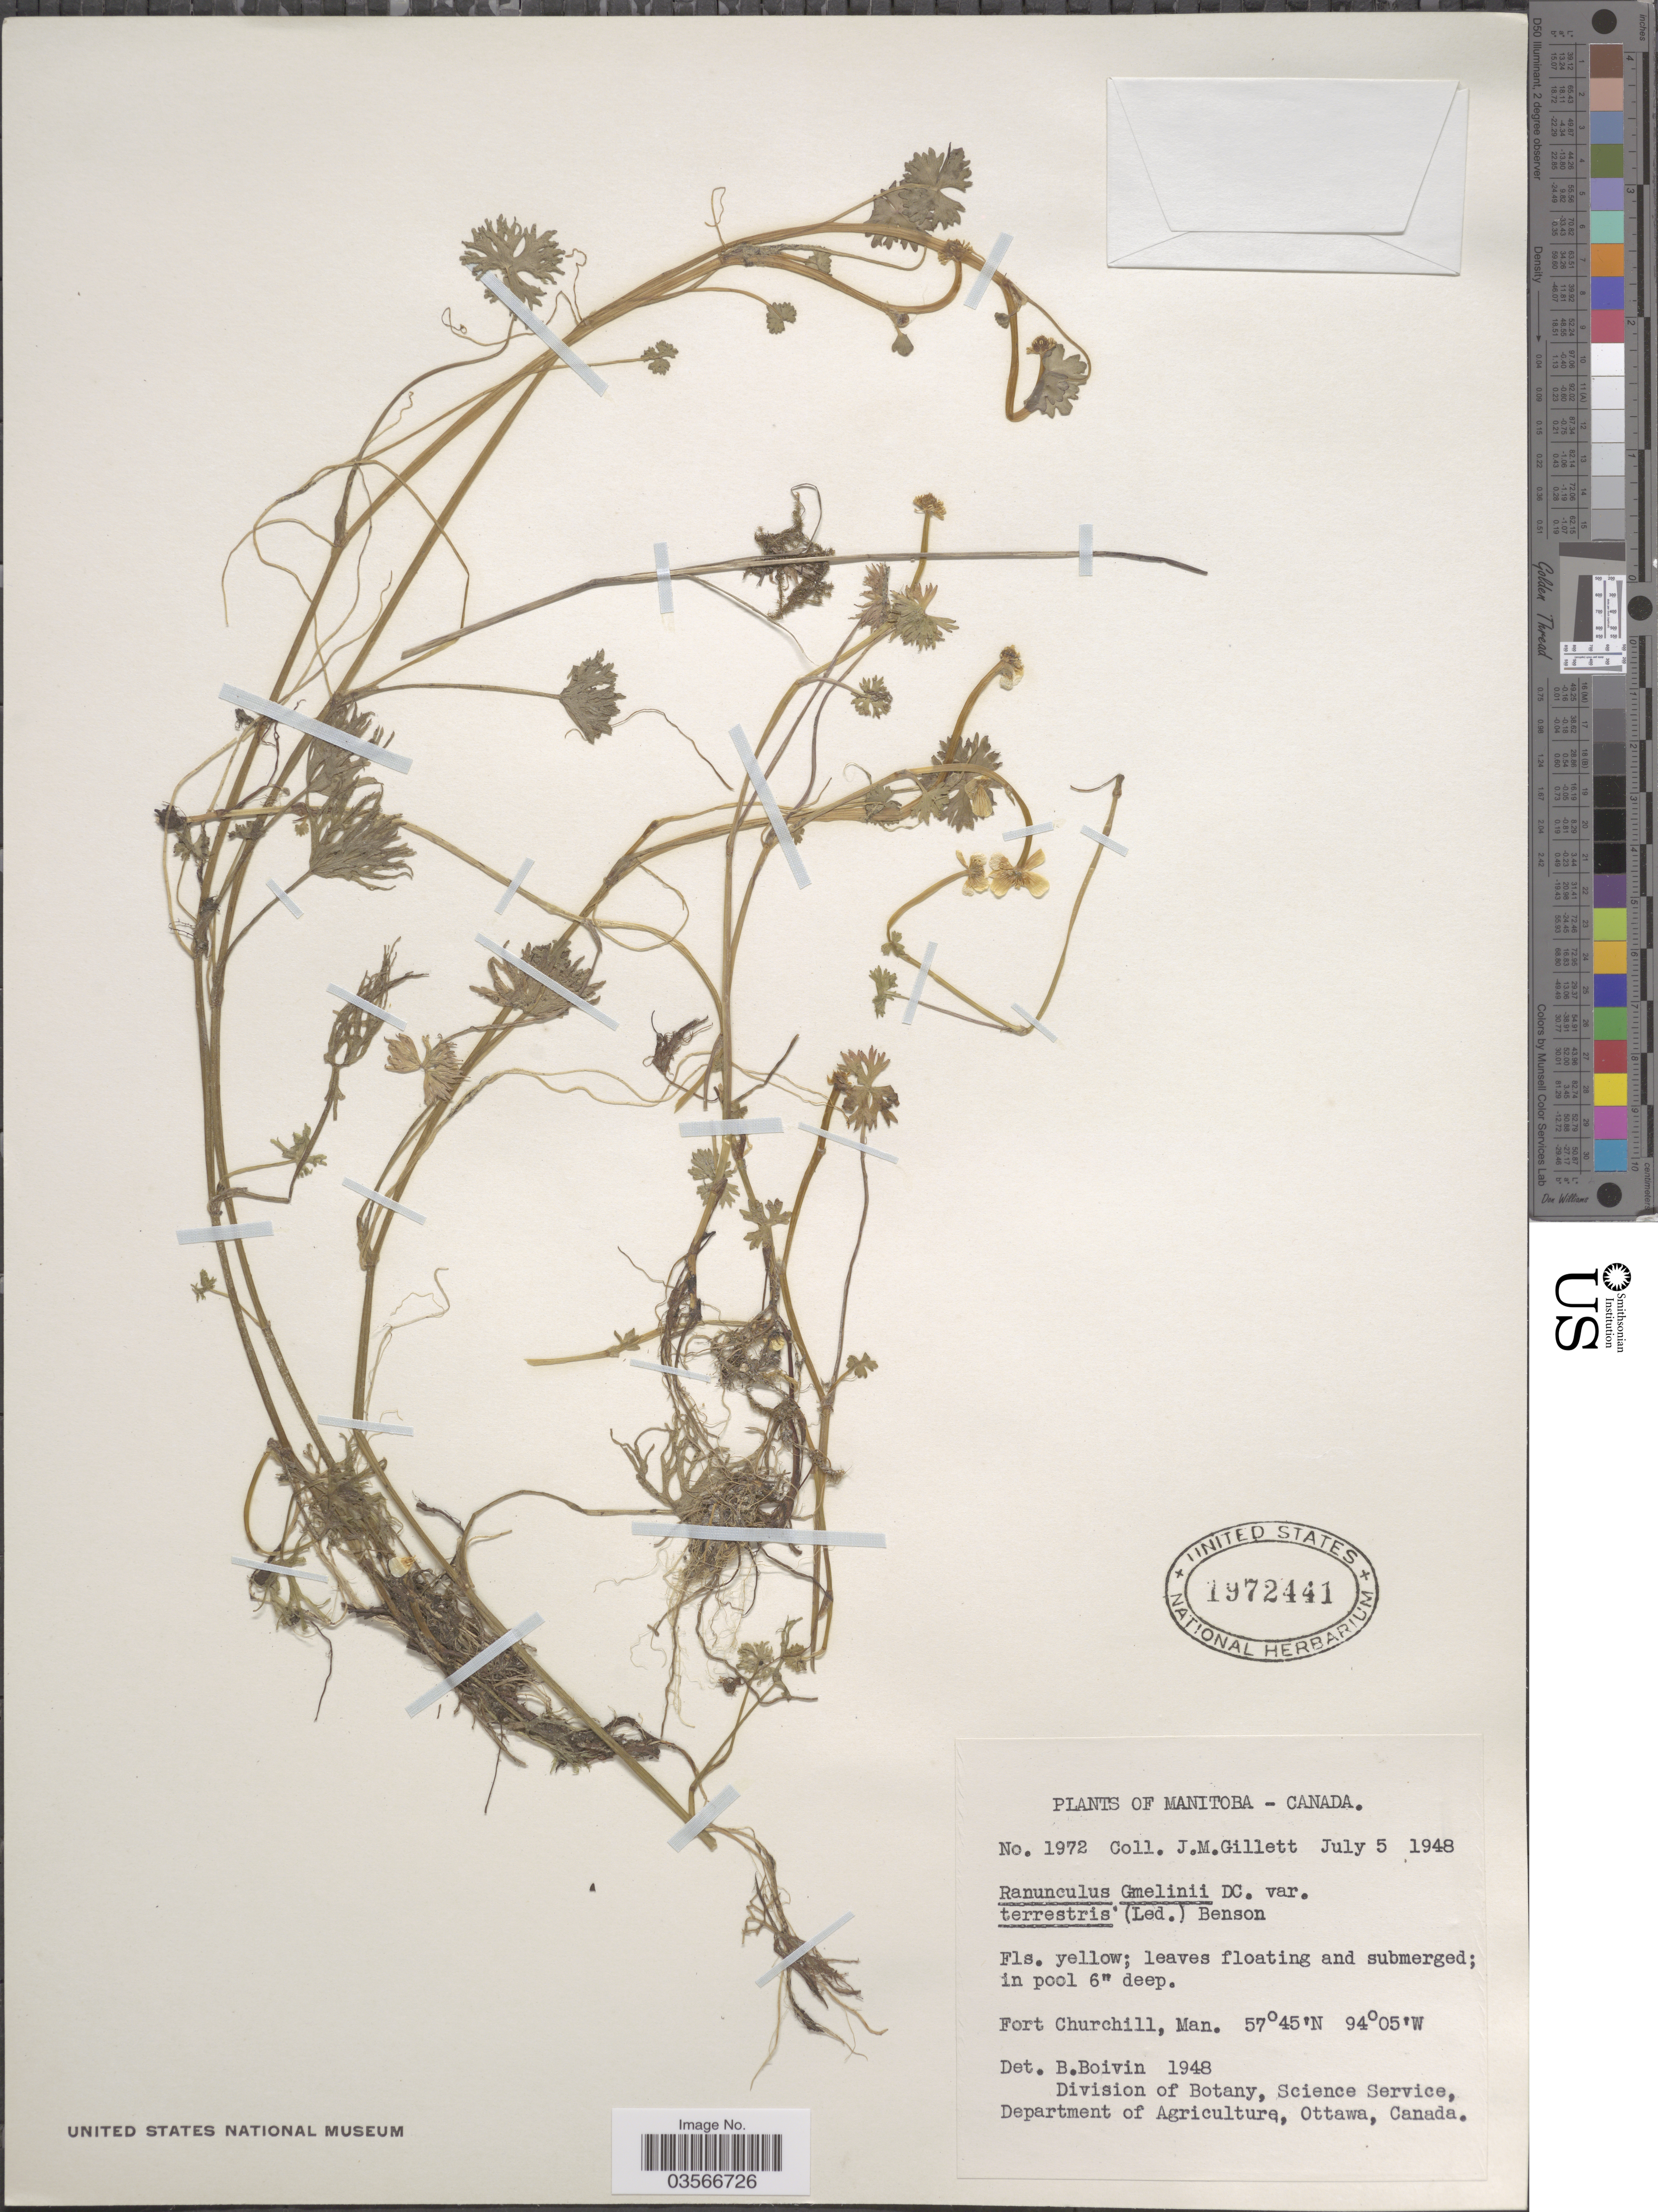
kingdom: Plantae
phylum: Tracheophyta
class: Magnoliopsida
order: Ranunculales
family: Ranunculaceae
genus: Ranunculus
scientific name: Ranunculus gmelinii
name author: DC.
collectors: J. M. Gillett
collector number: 1972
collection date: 1948-07-05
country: Canada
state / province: Manitoba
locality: Fort Churchill.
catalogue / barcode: US 1972441